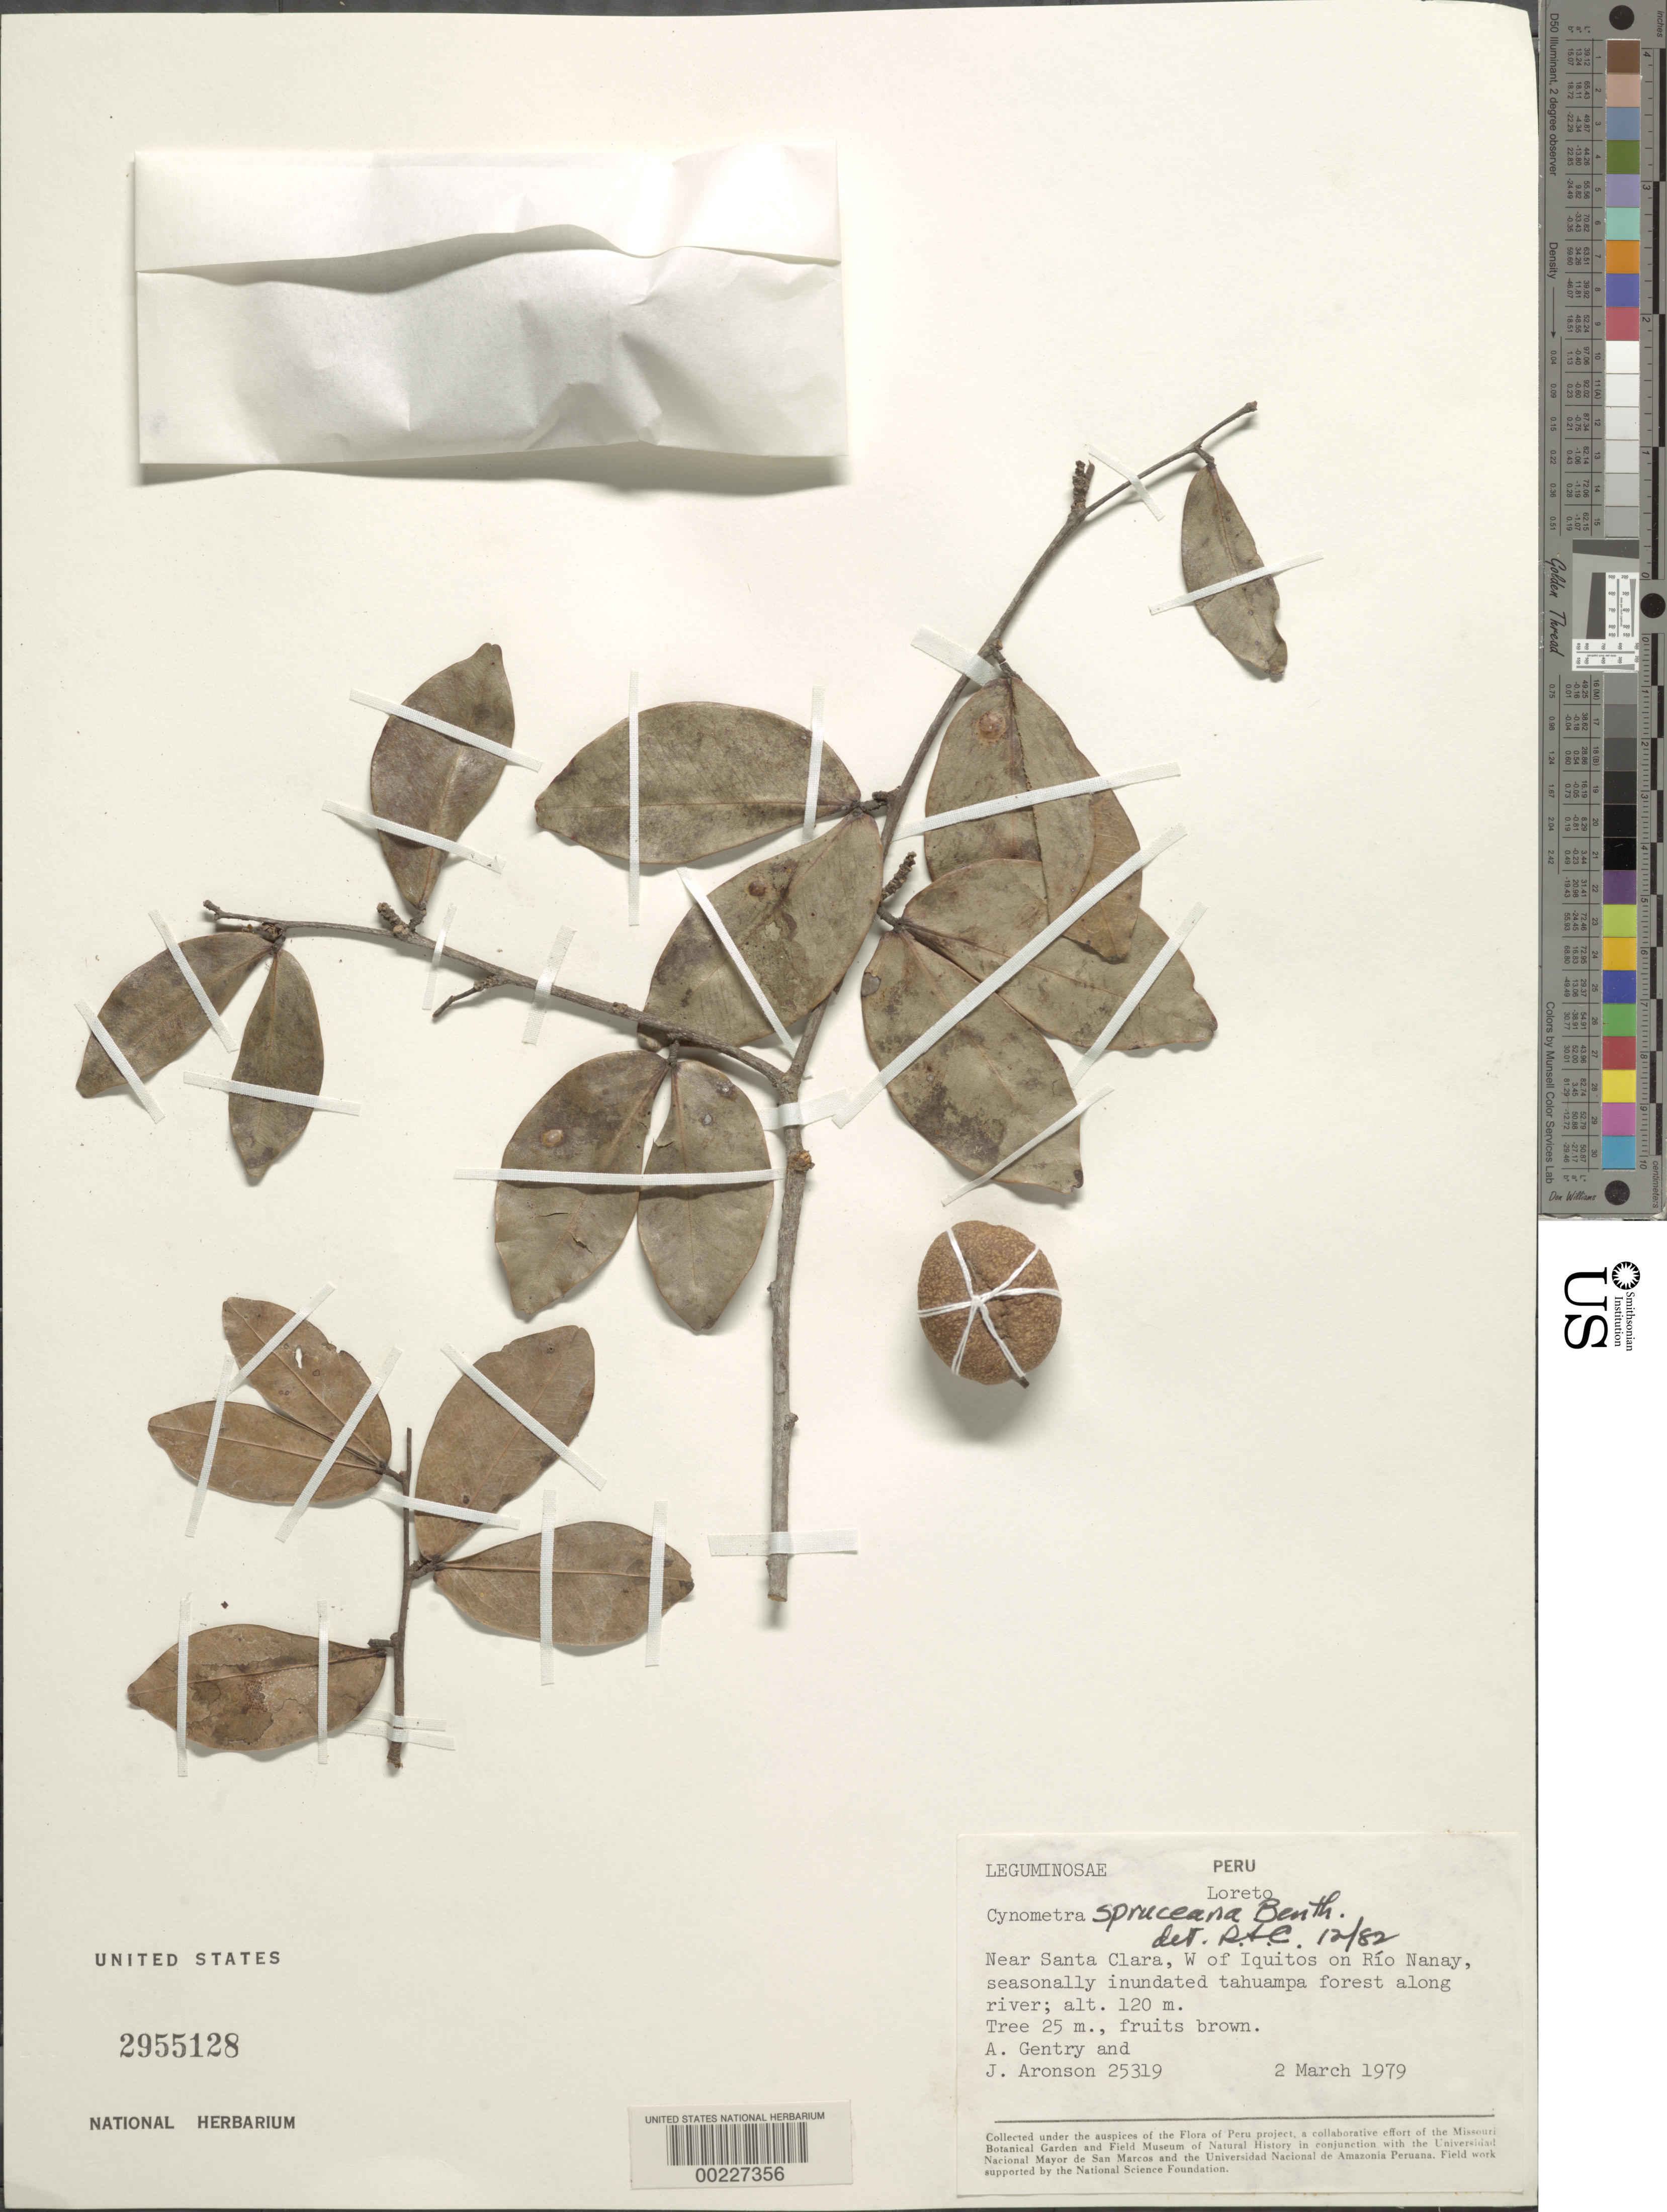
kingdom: Plantae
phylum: Tracheophyta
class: Magnoliopsida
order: Fabales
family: Fabaceae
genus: Cynometra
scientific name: Cynometra spruceana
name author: Benth. in Mart.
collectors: A. H. Gentry & J. Aronson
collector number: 25319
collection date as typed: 02 Mar 1979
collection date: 1979-03-02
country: Peru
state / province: Loreto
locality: Near santa clara, w of iquitos on rio nanay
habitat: Seasonally inundated tahuampa forest along river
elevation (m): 120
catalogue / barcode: US 2955128